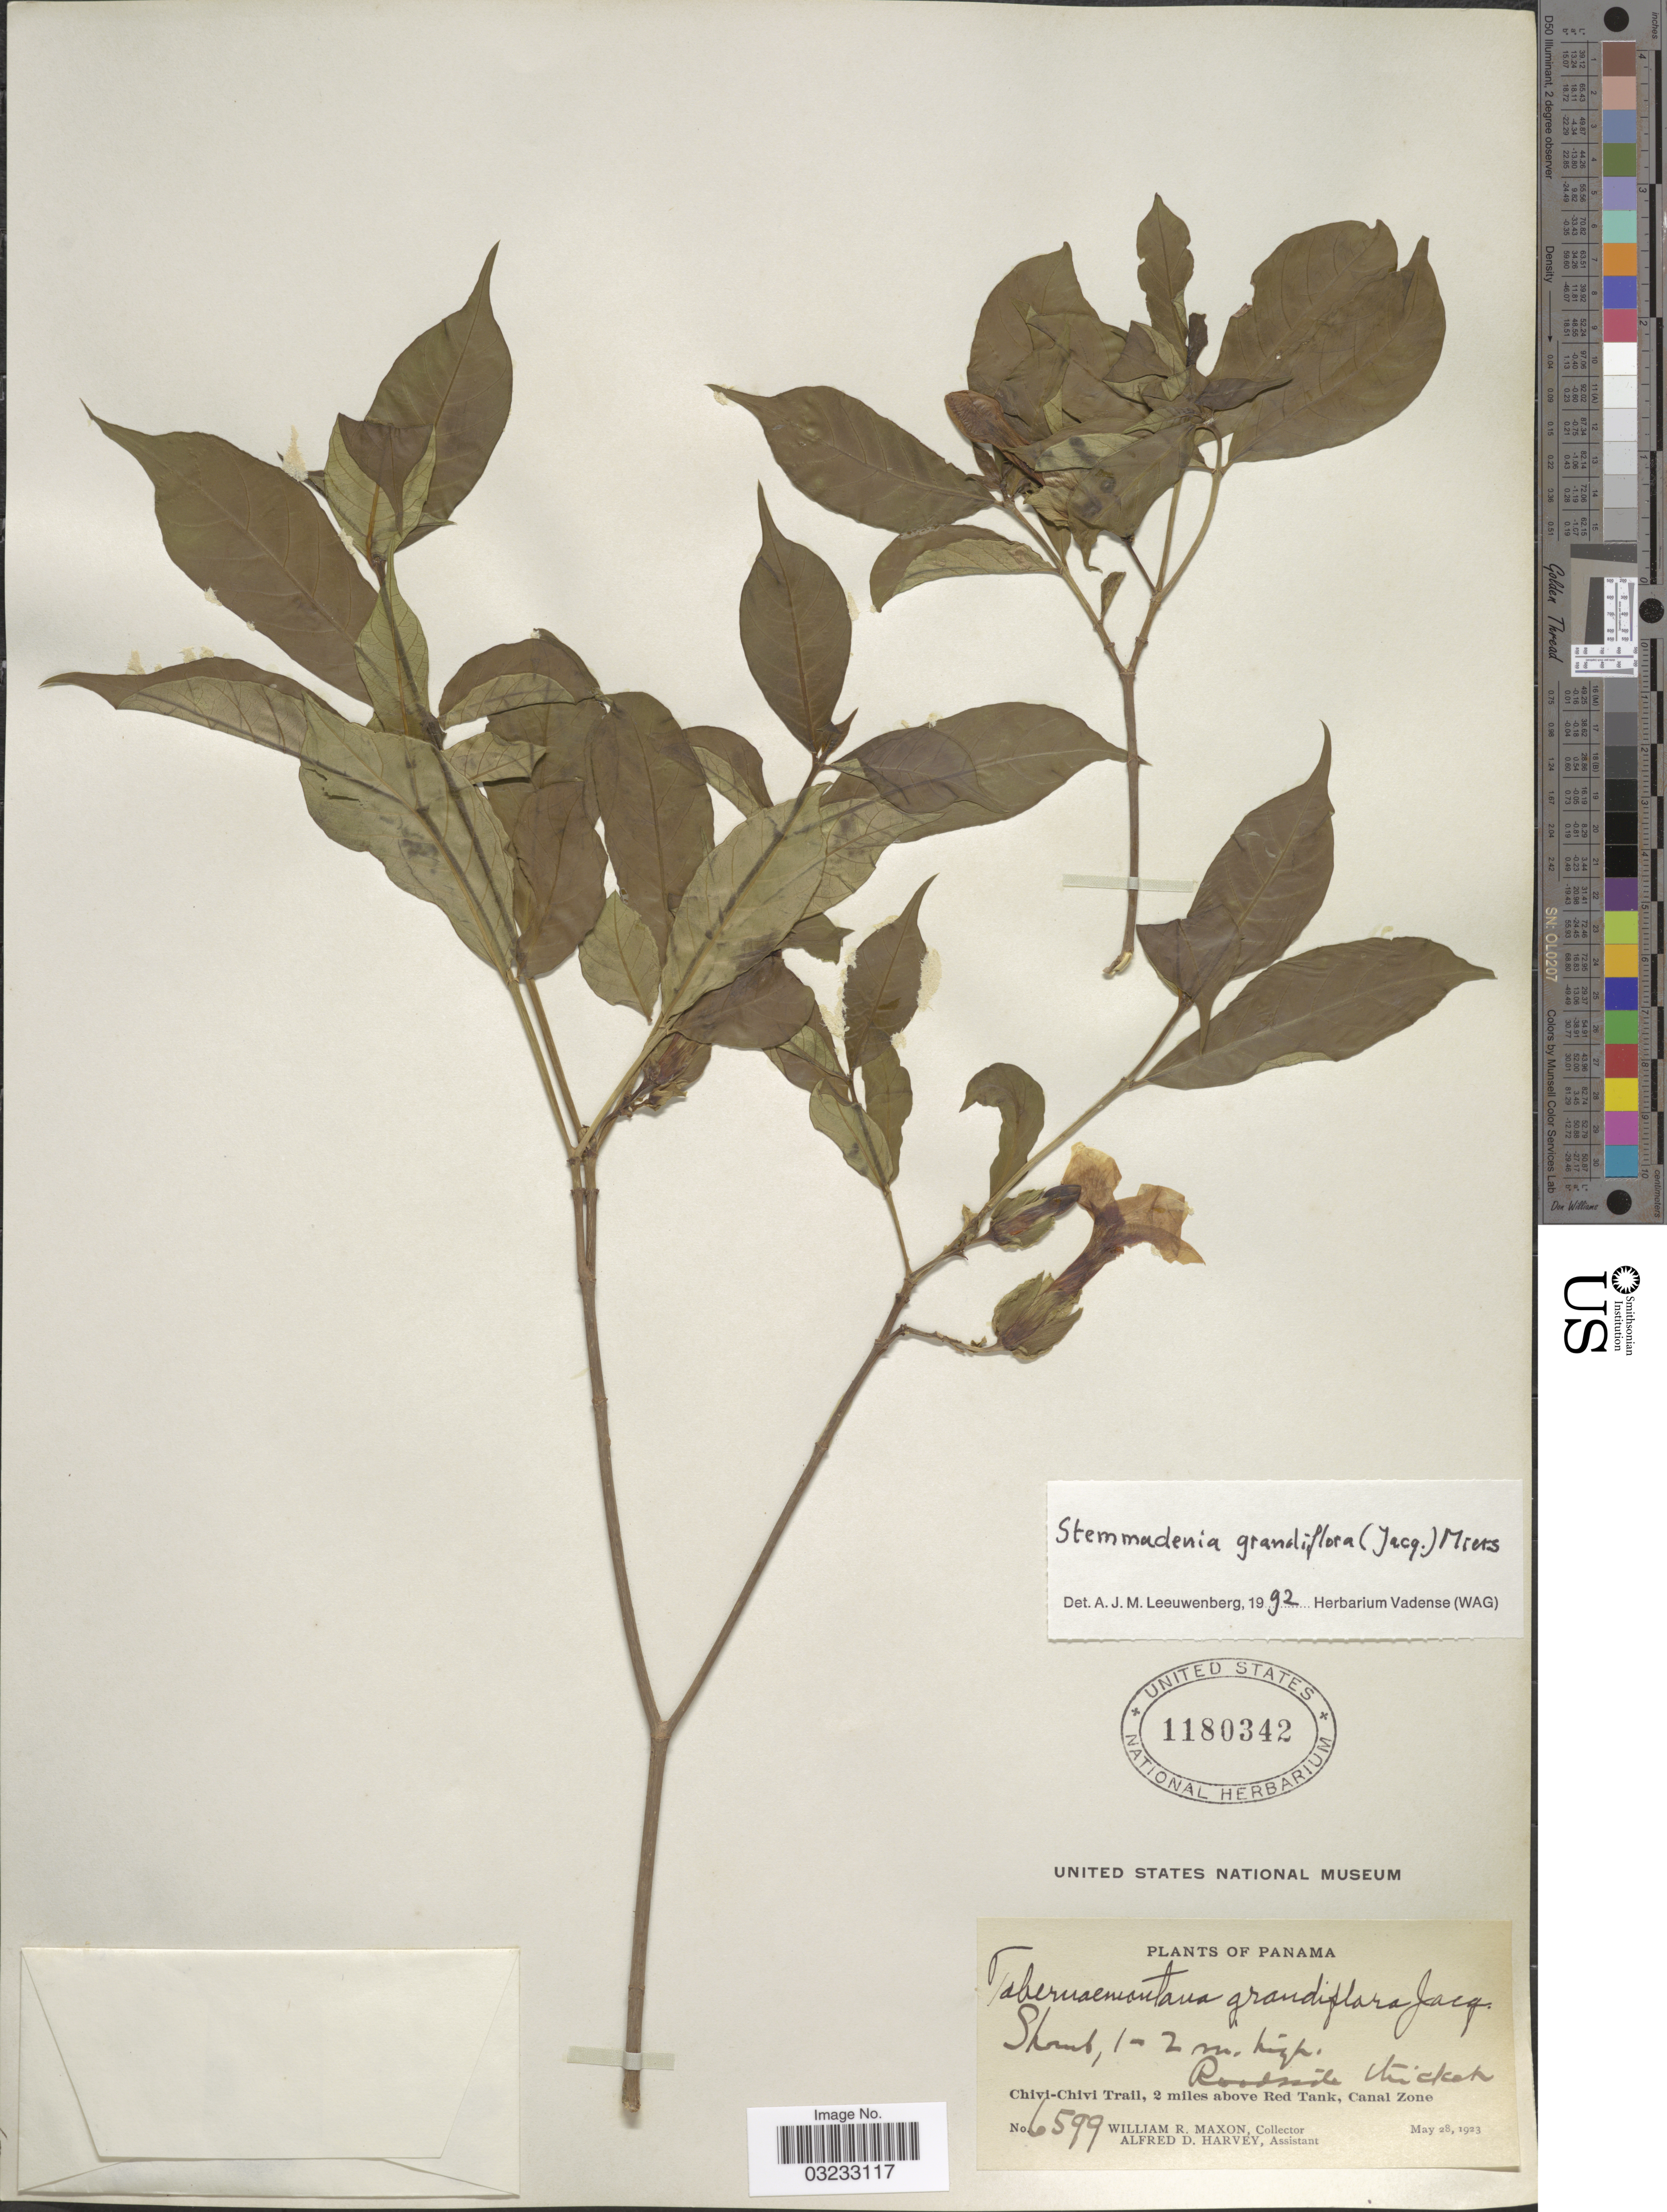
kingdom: Plantae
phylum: Tracheophyta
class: Magnoliopsida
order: Gentianales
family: Apocynaceae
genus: Stemmadenia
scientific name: Stemmadenia grandiflora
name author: (Jacq.) Miers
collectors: W. R. Maxon & A. D. Harvey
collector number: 6599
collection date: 1923-05-28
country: Panama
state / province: Colón / Panamá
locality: Chivi-Chivi Trail, 2 miles above Red Tank, Canal Zone.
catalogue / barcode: US 1180342